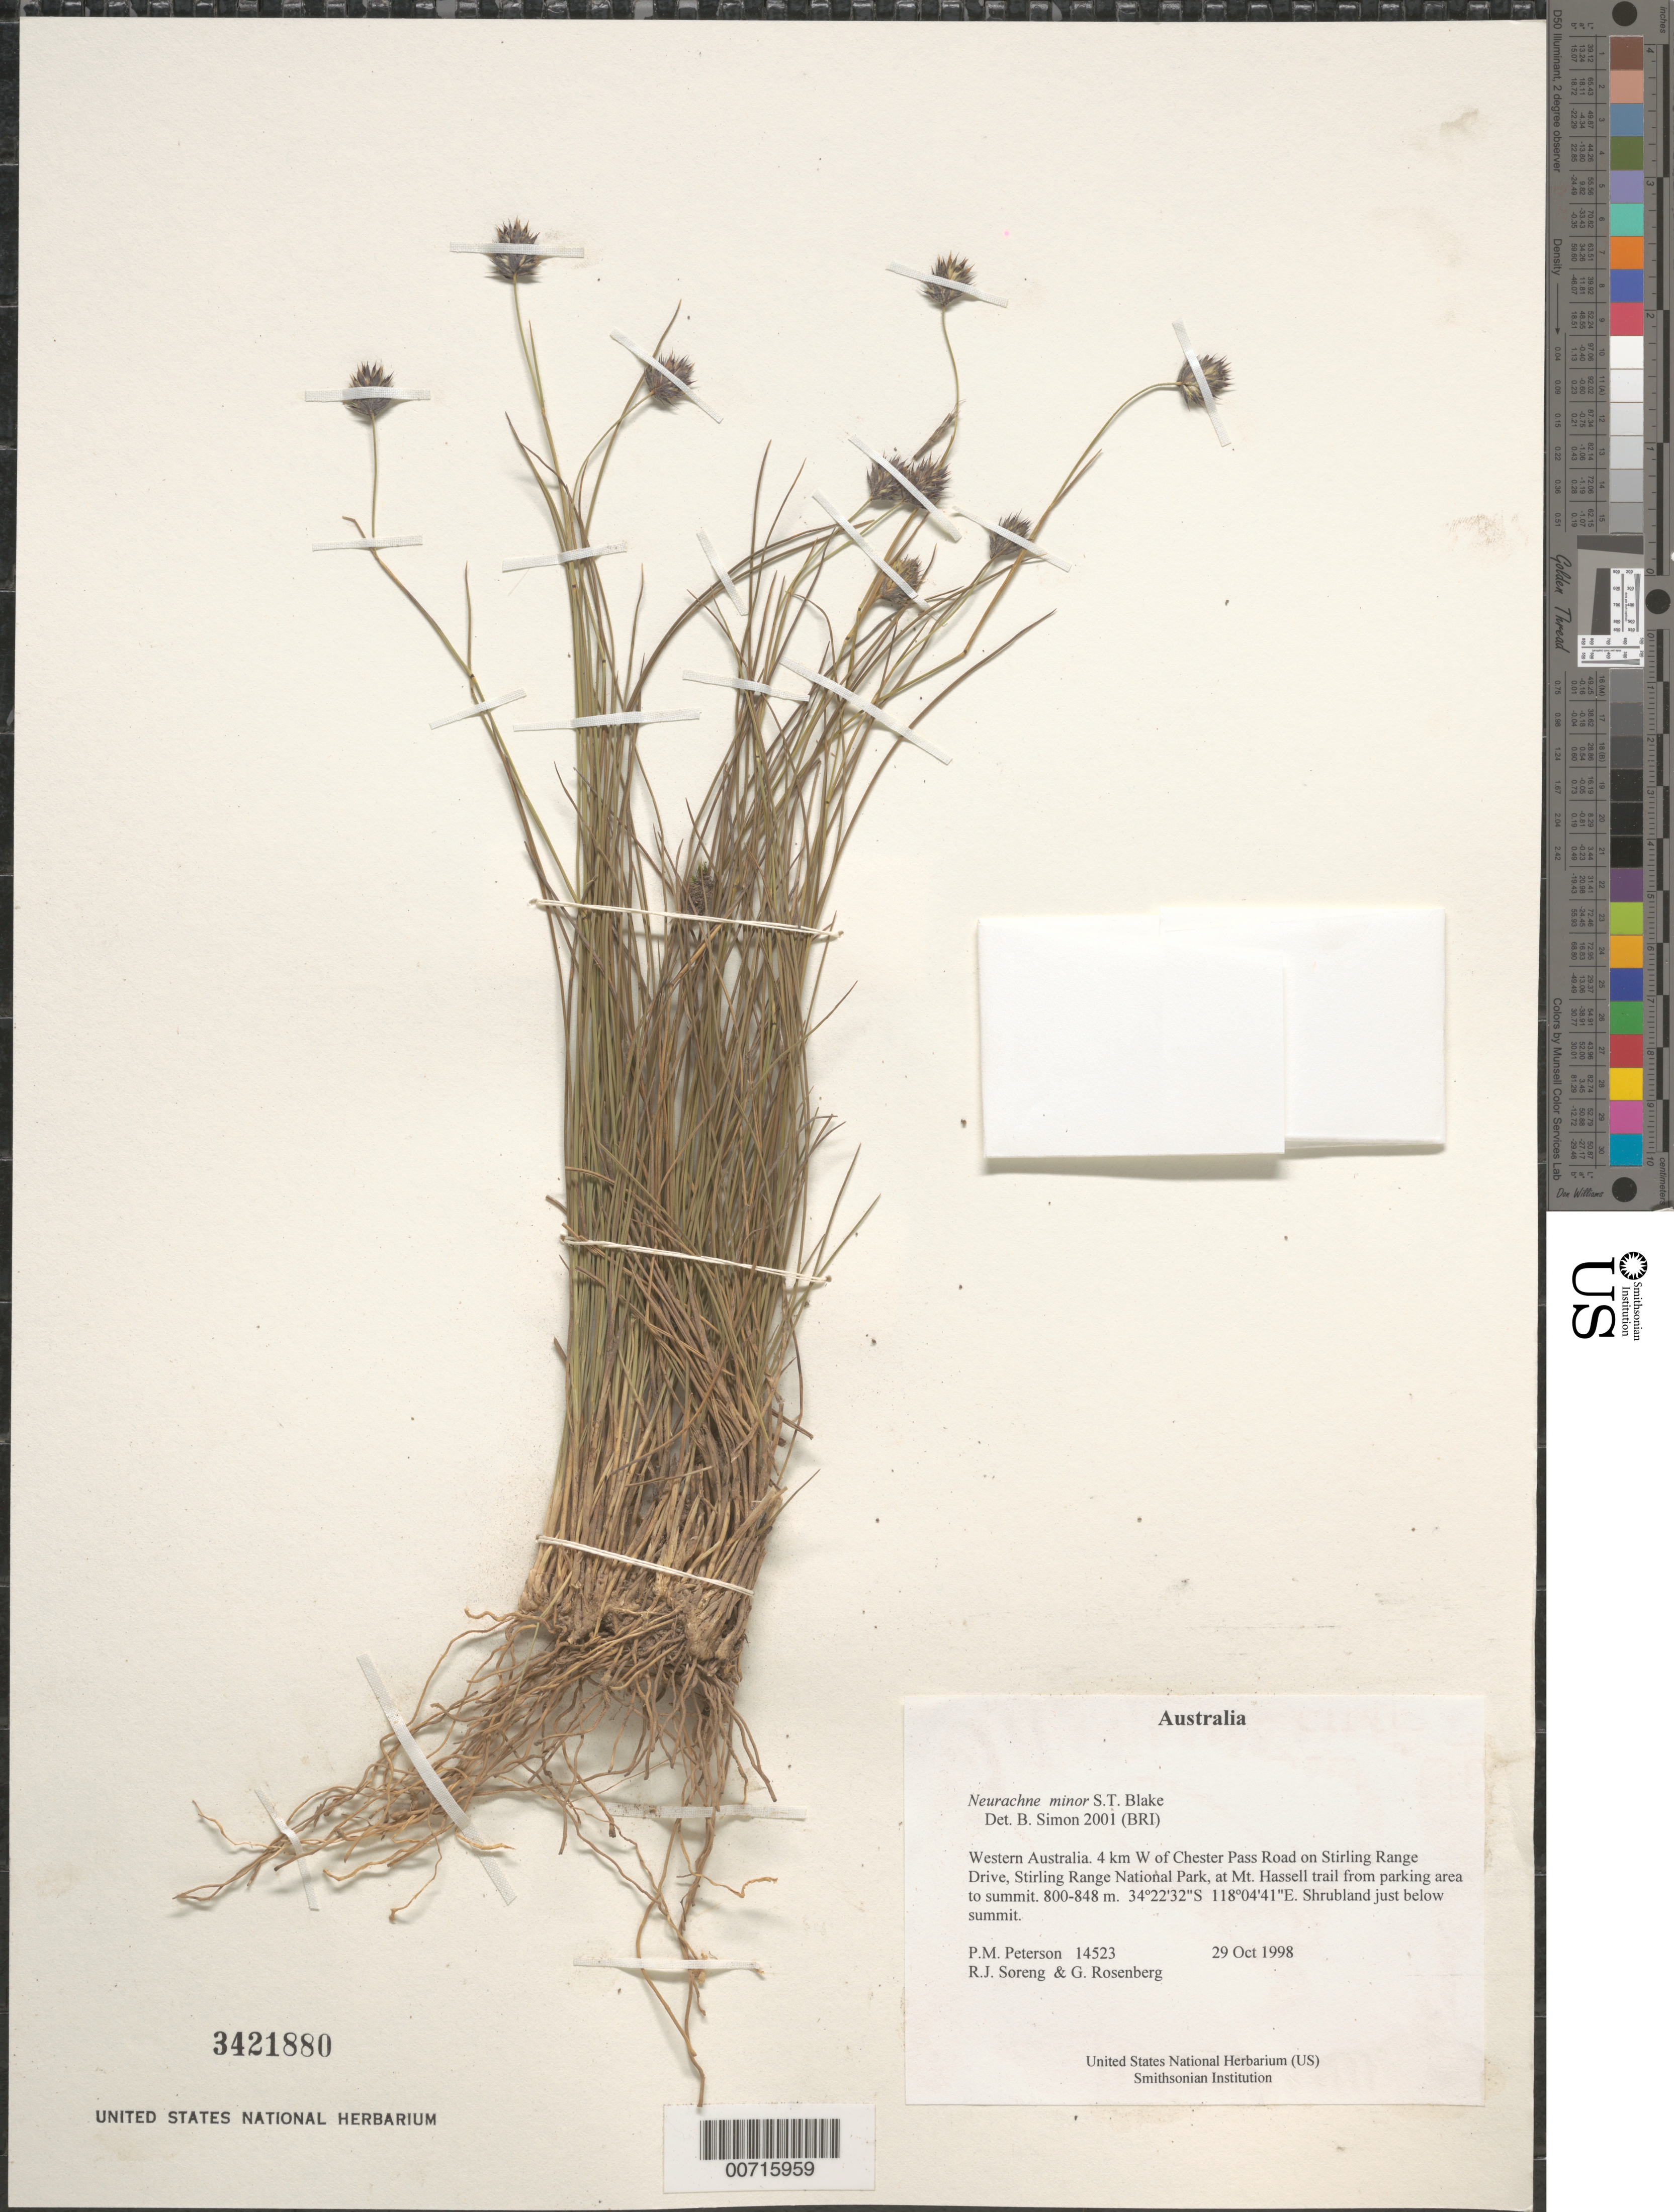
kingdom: Plantae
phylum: Tracheophyta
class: Liliopsida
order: Poales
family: Poaceae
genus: Neurachne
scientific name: Neurachne minor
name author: S.T. Blake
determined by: Simon, B.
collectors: P. M. Peterson, R. J. Soreng & G. Rosenberg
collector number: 14523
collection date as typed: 29 Oct 1998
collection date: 1998-10-29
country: Australia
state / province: Western Australia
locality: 4 km W of Chester Pass Road on Stirling Range Drive, Stirling Range National Park, at Mt. Hassell trail from parking area to summit.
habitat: Shrubland just below summit.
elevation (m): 800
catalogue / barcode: US 3421880